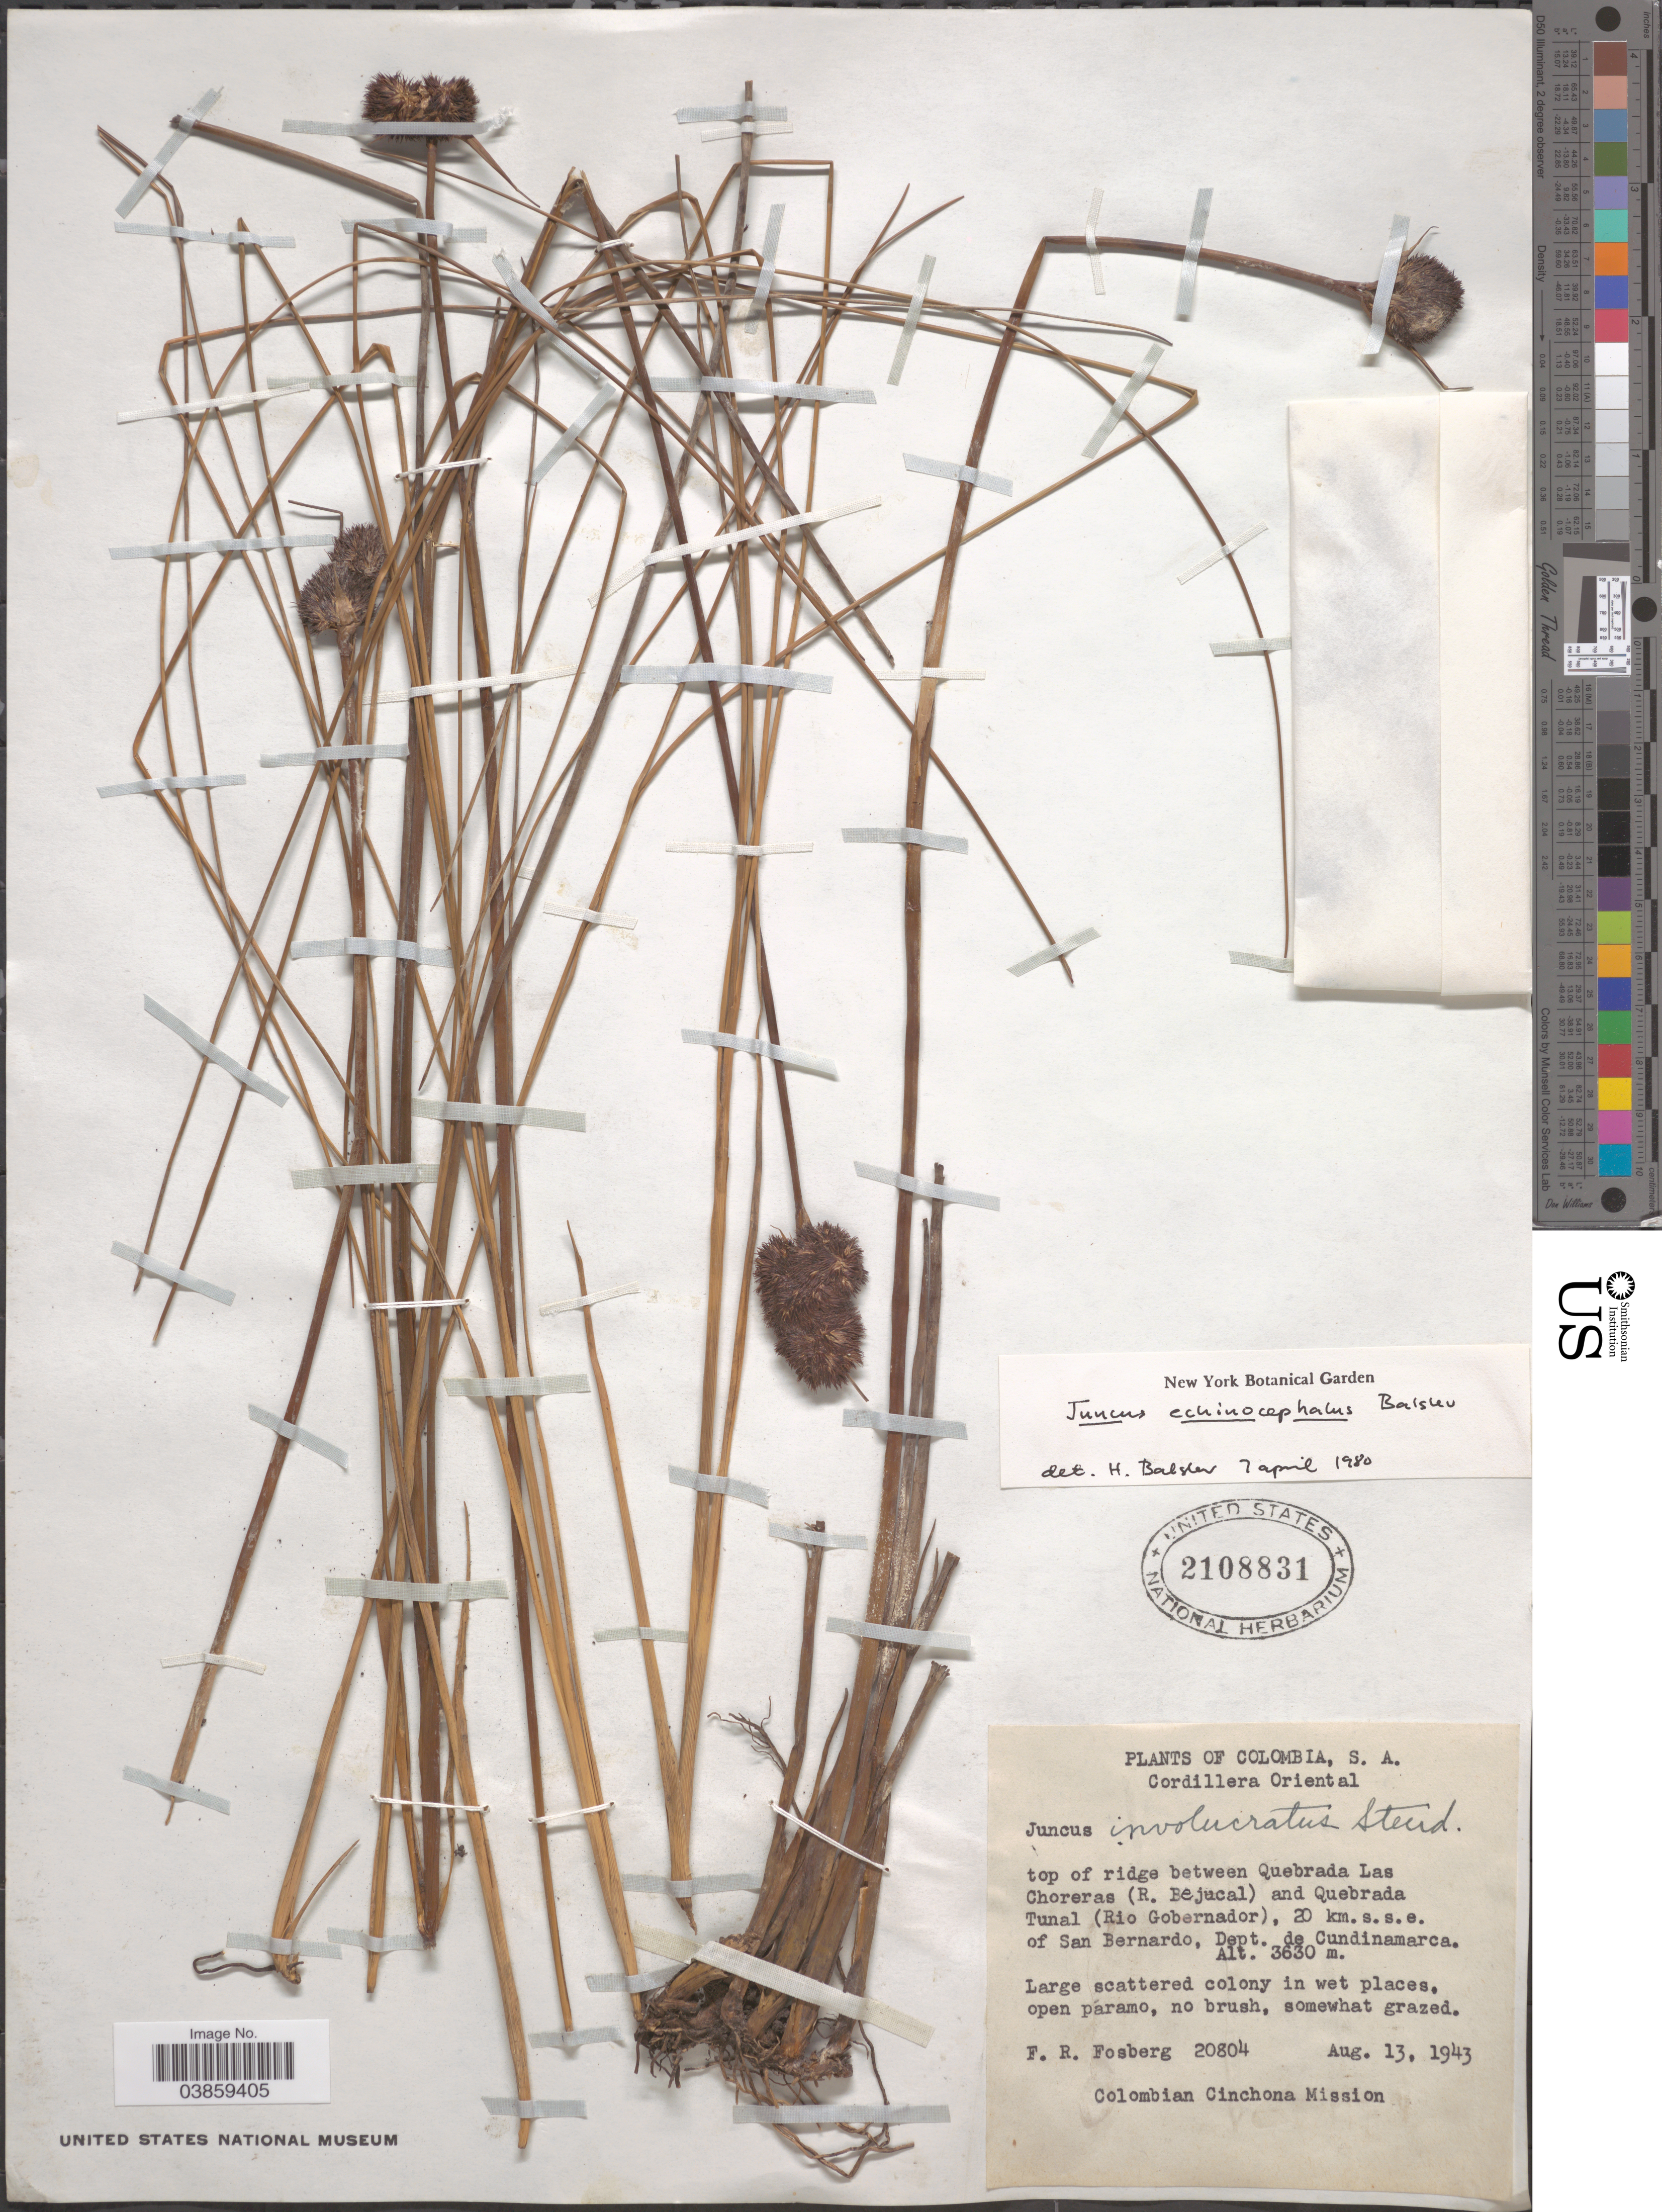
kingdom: Plantae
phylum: Tracheophyta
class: Liliopsida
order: Poales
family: Juncaceae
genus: Juncus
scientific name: Juncus echinocephalus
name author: Balslev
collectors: F. R. Fosberg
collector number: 20804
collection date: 1943-08-13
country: Colombia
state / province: Cundinamarca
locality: Cordillera Oriental. Top of ridge between Quebrada Las Choreras (R. Bejucal) and Quebrada Tunal (Rio Gobernador), 20 km. s.s.e. of San Bernardo, Dept. de Cundinamarca.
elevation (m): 3630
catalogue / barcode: US 2108831